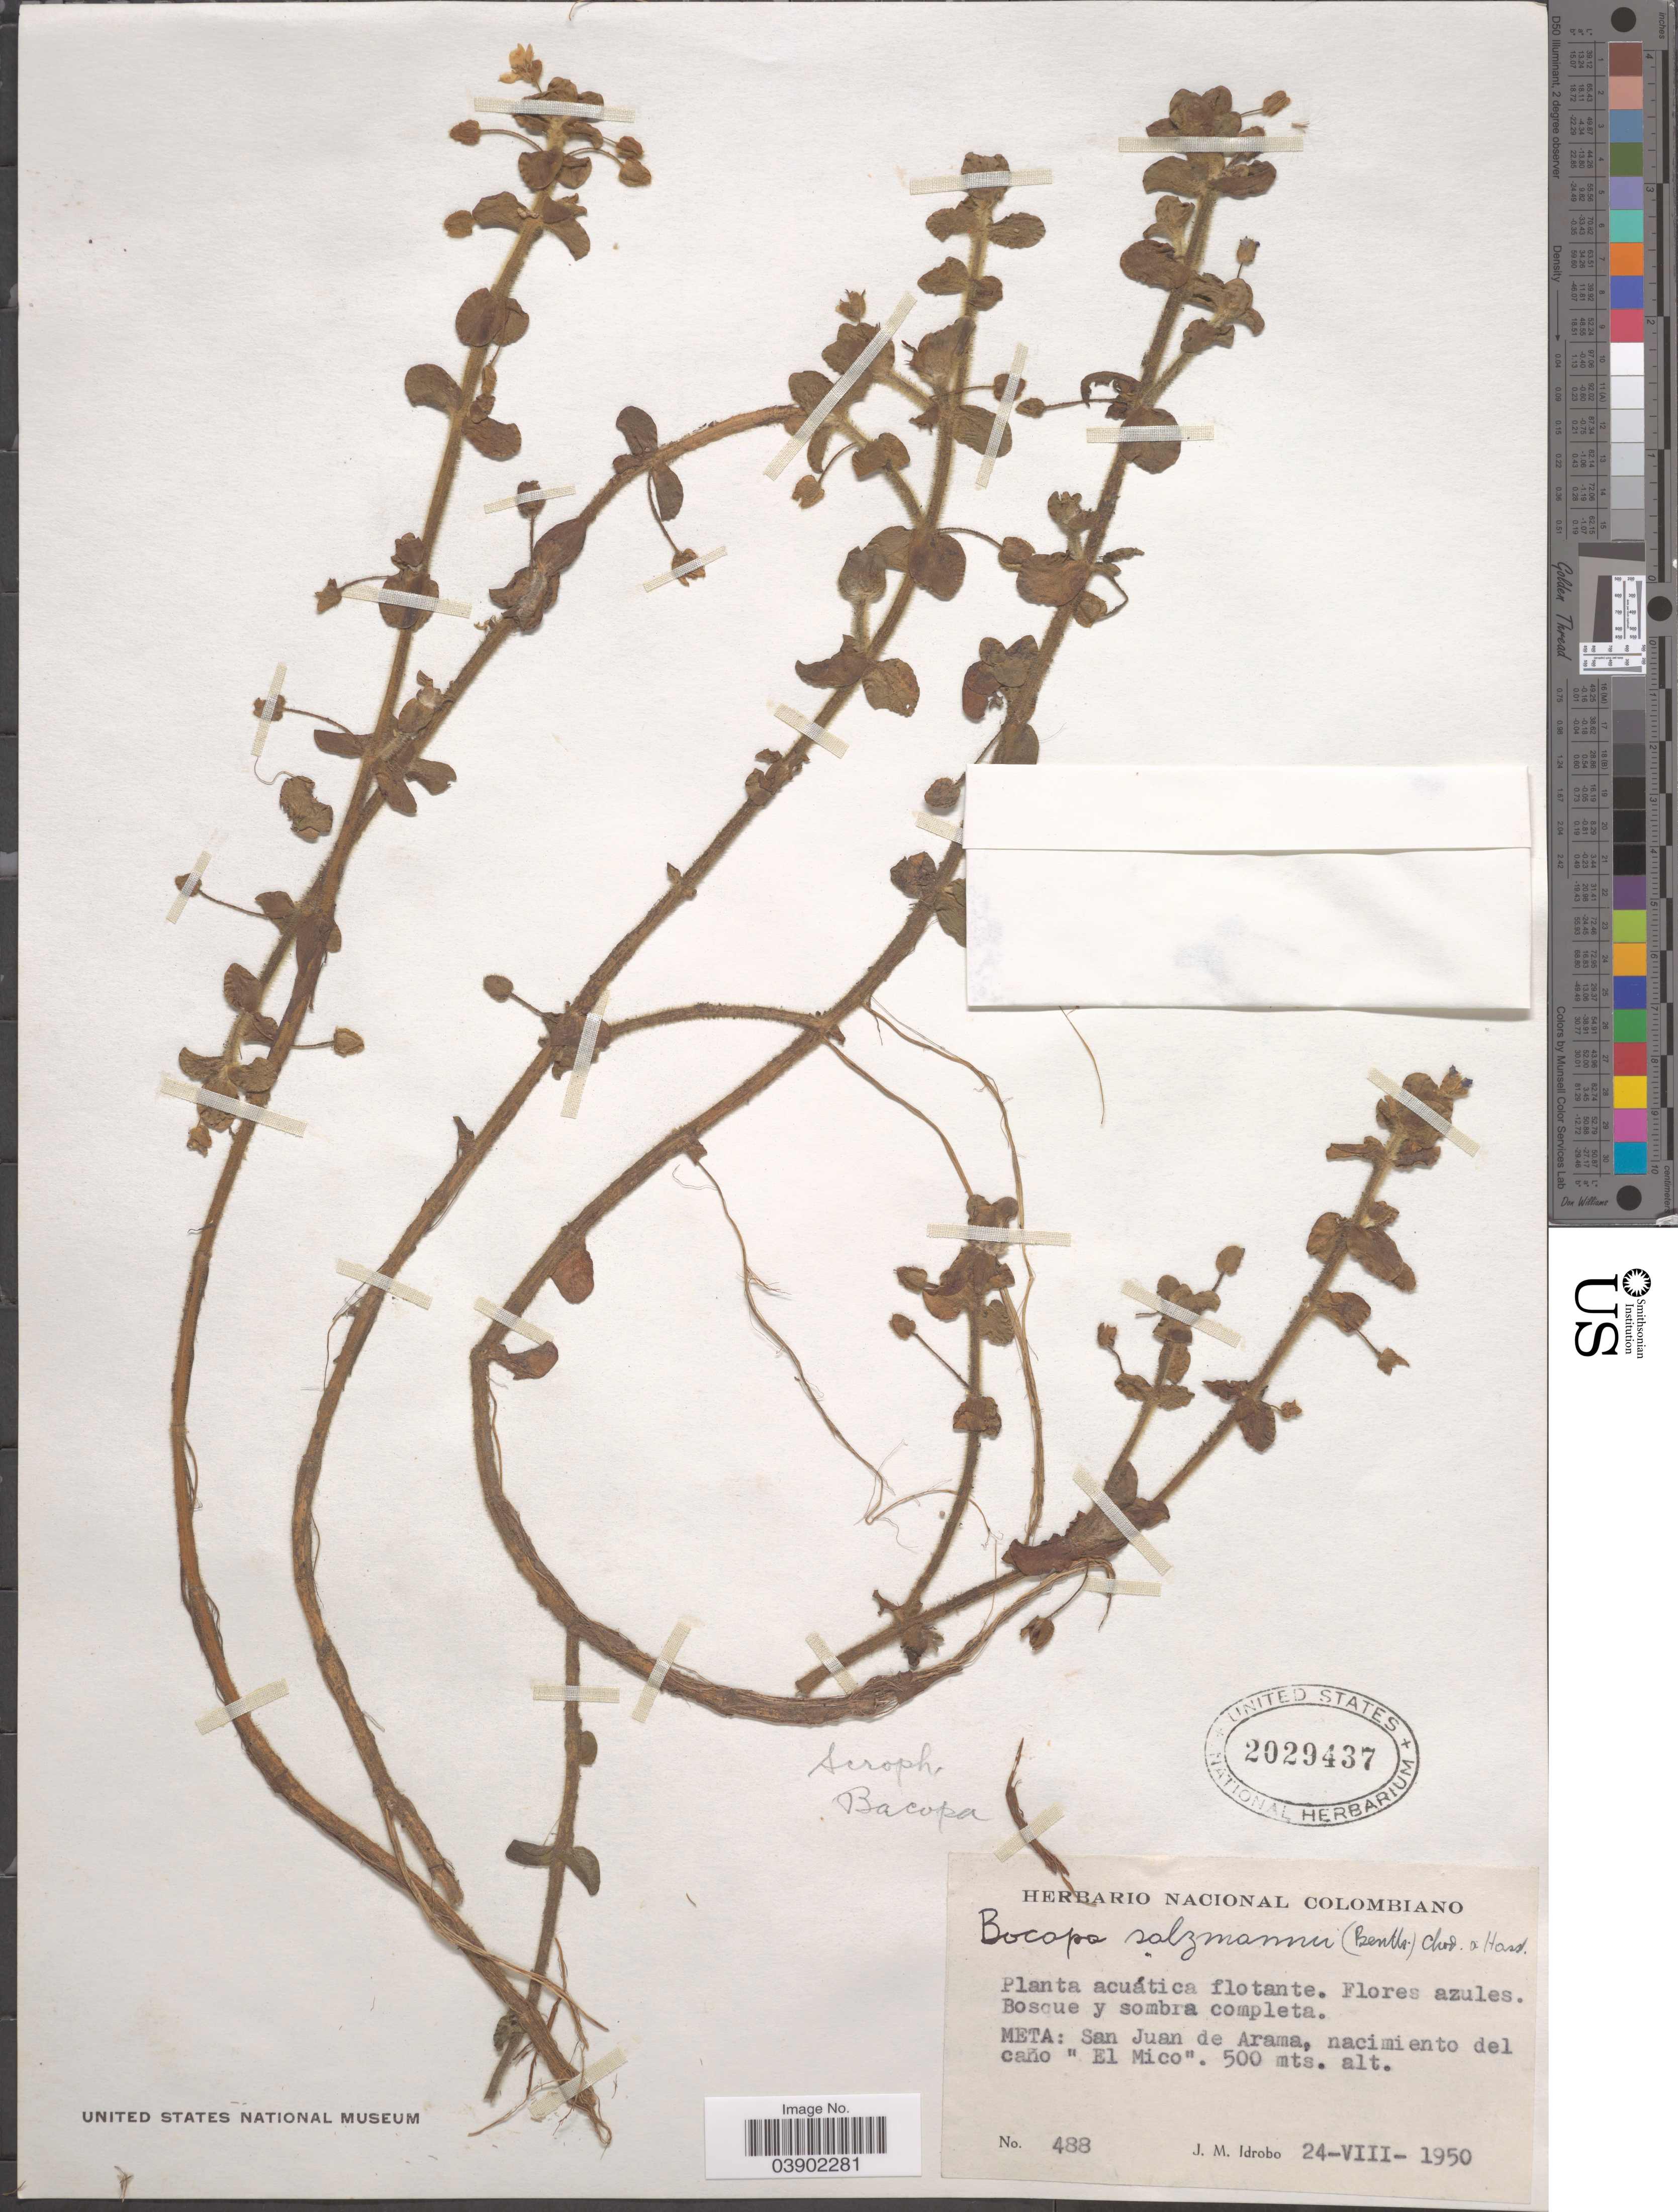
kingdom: Plantae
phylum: Tracheophyta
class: Magnoliopsida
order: Lamiales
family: Plantaginaceae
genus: Bacopa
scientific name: Bacopa salzmannii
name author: (Benth.) Wettst. ex Edwall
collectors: J. M. Idrobo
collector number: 488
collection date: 1950-08-24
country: Colombia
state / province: Meta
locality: San Juan de Arama, nacimiento del caño "El Mico".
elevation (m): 500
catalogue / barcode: US 2029437